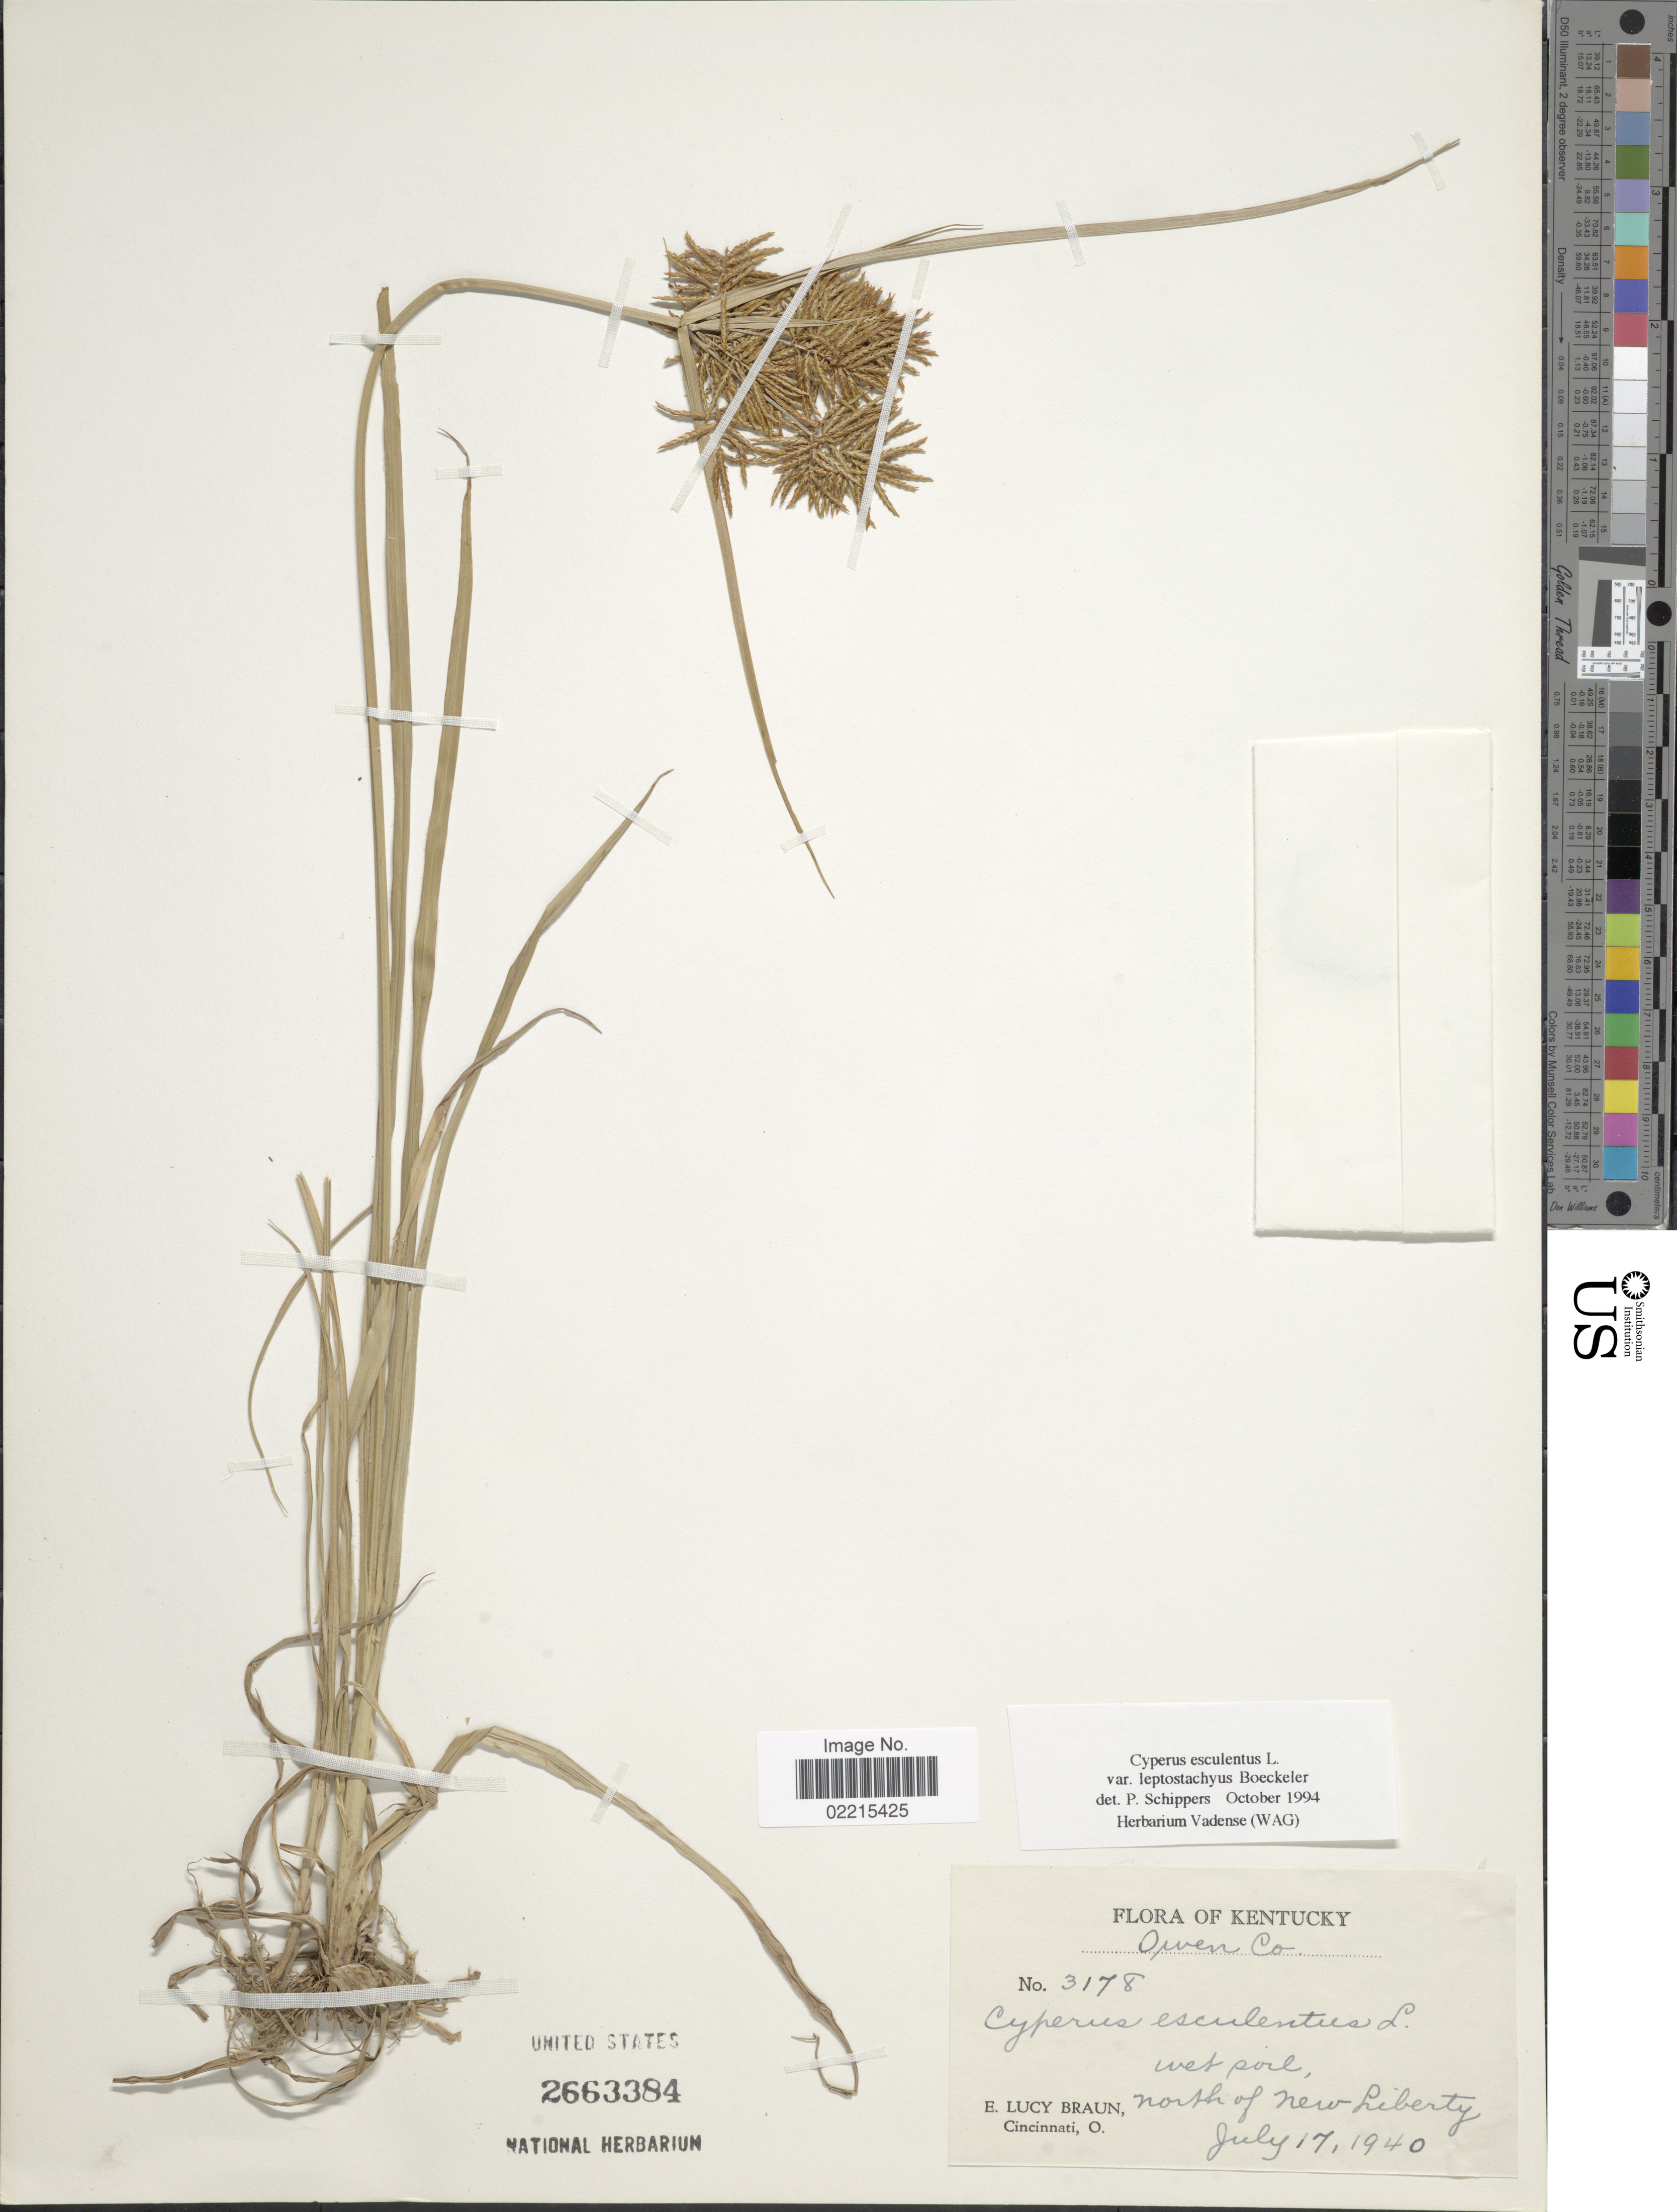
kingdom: Plantae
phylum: Tracheophyta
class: Liliopsida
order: Poales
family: Cyperaceae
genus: Cyperus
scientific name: Cyperus esculentus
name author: L.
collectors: E. L. Braun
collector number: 3178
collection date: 1940-07-17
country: United States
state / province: Kentucky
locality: Owen Co, Wet soil, north of New Liberty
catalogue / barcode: US 2663384